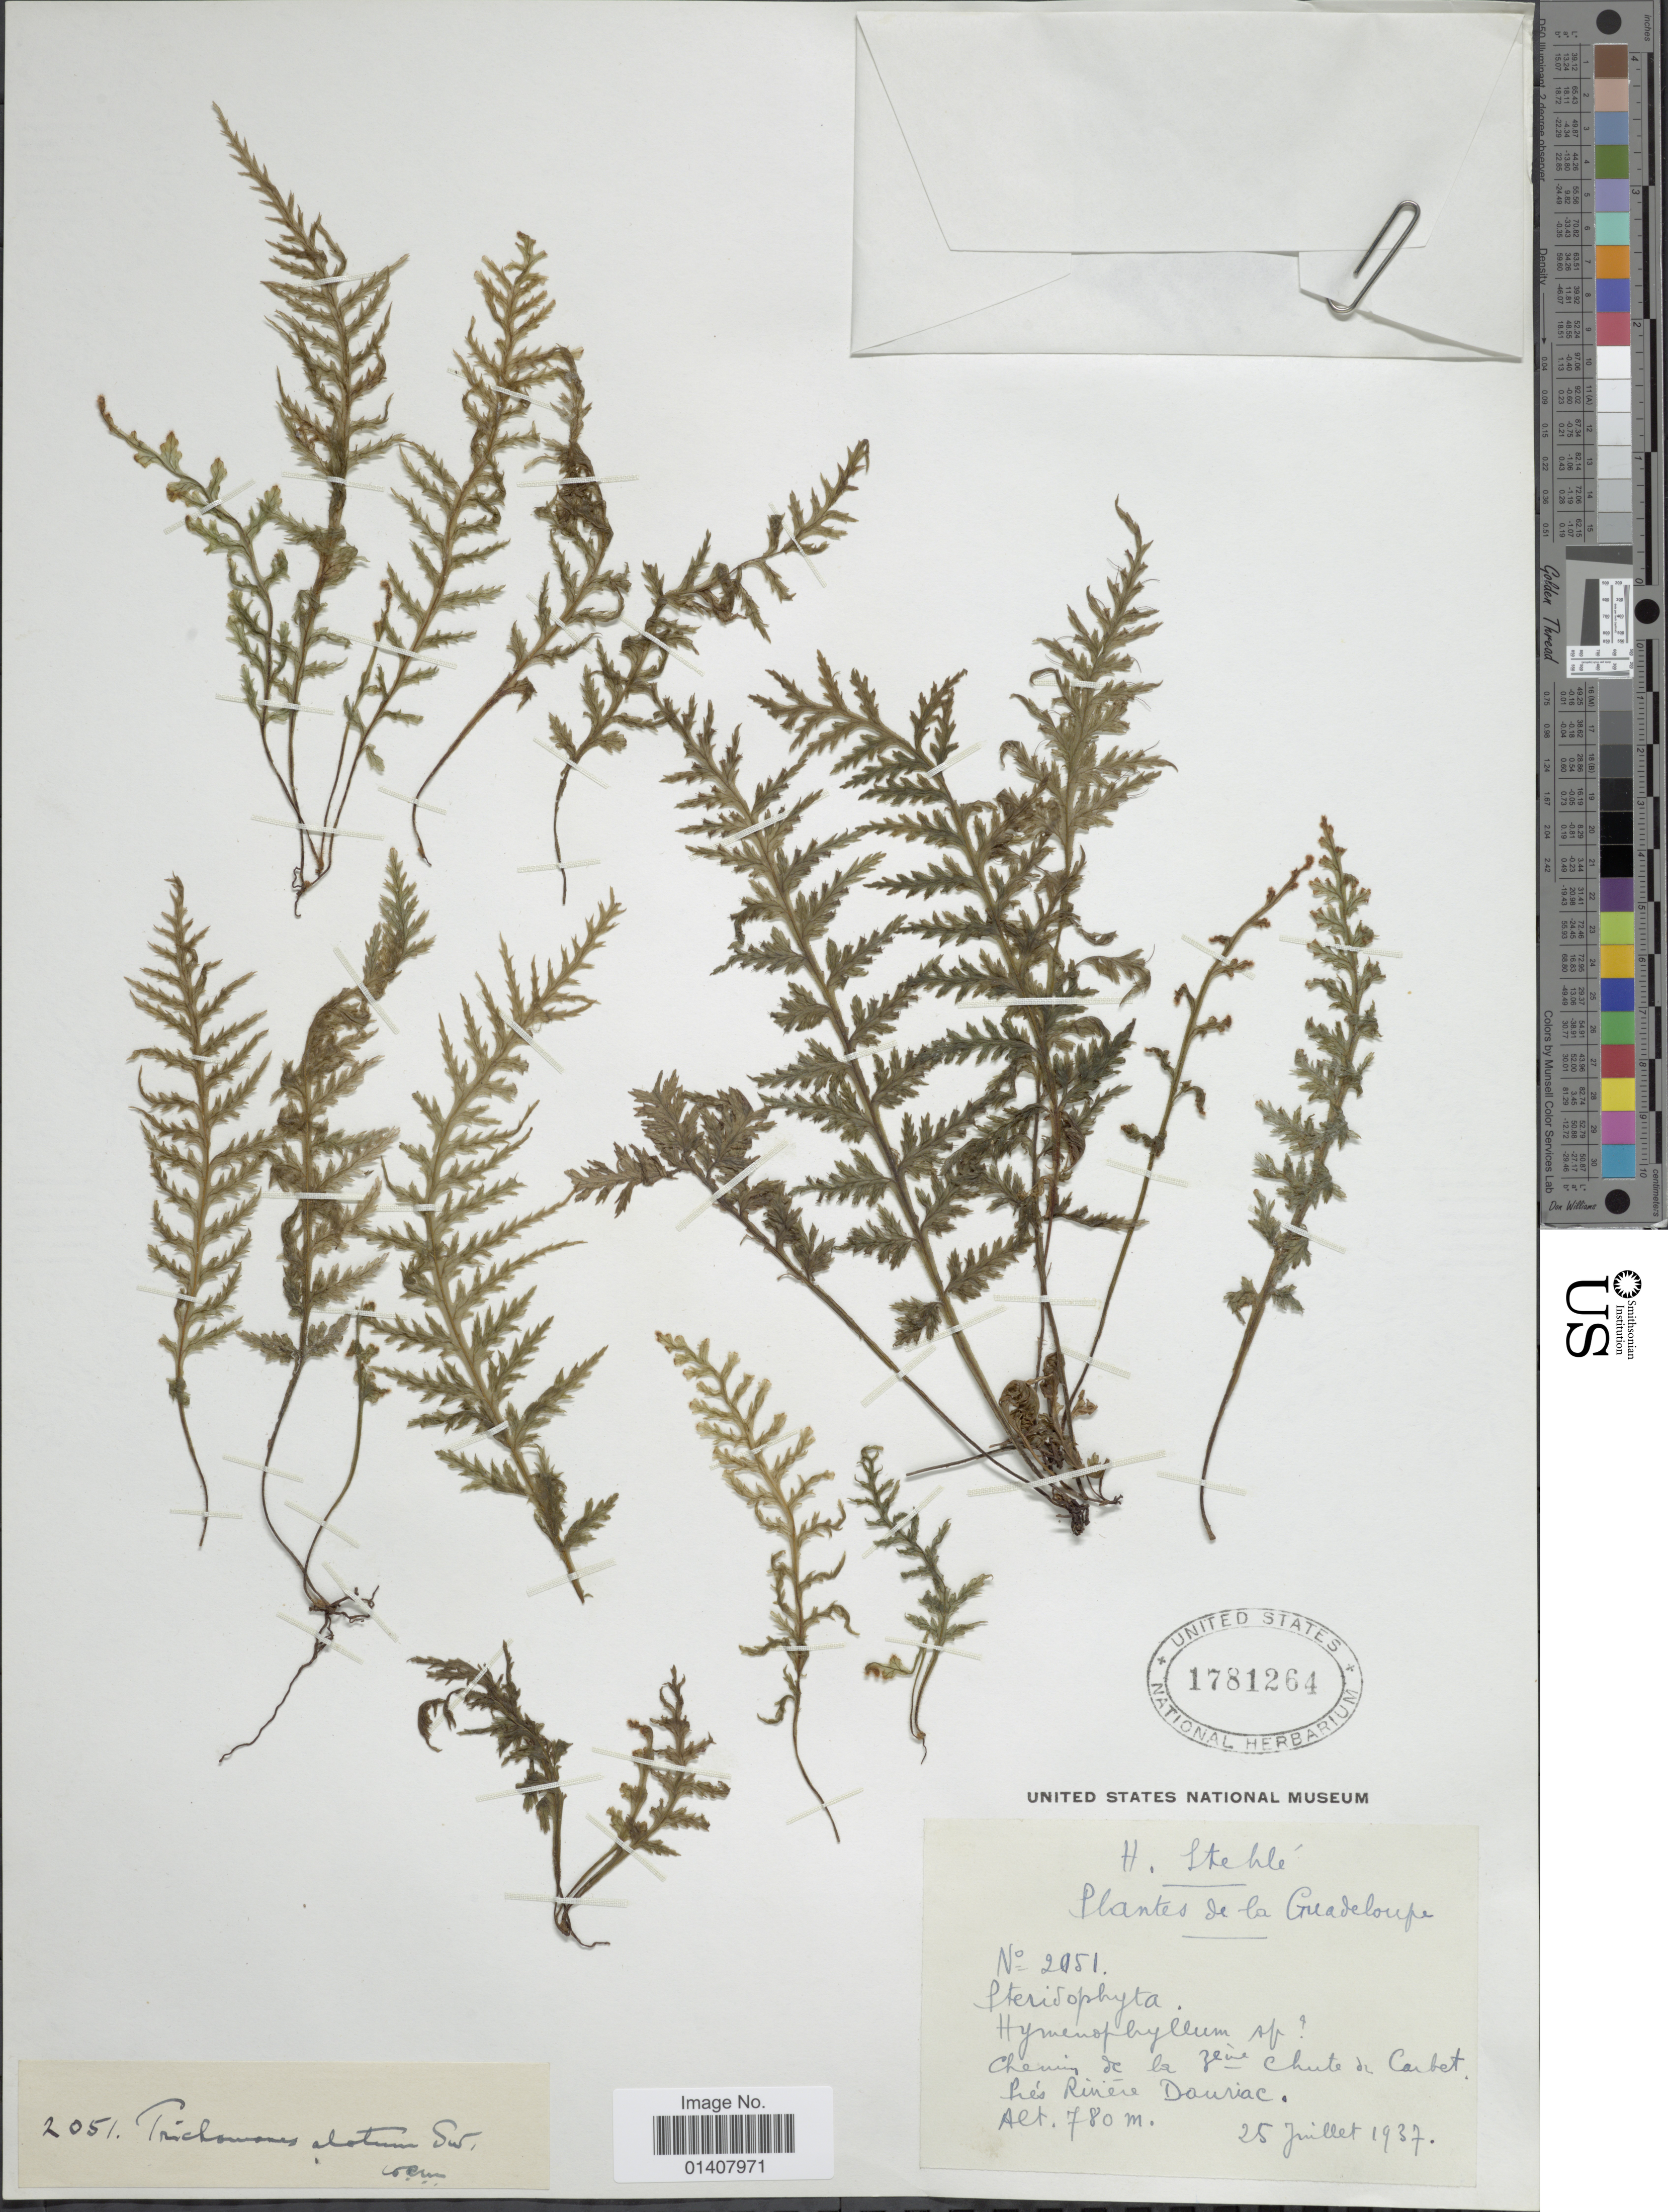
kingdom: Plantae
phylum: Tracheophyta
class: Polypodiopsida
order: Hymenophyllales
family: Hymenophyllaceae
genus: Trichomanes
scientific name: Trichomanes alatum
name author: Sw.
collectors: H. Stehlé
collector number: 2051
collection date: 1937-07-25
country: Guadeloupe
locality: Chemin de la chute de Carbet. Près Rivière Dauriac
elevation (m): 780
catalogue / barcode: US 1781264